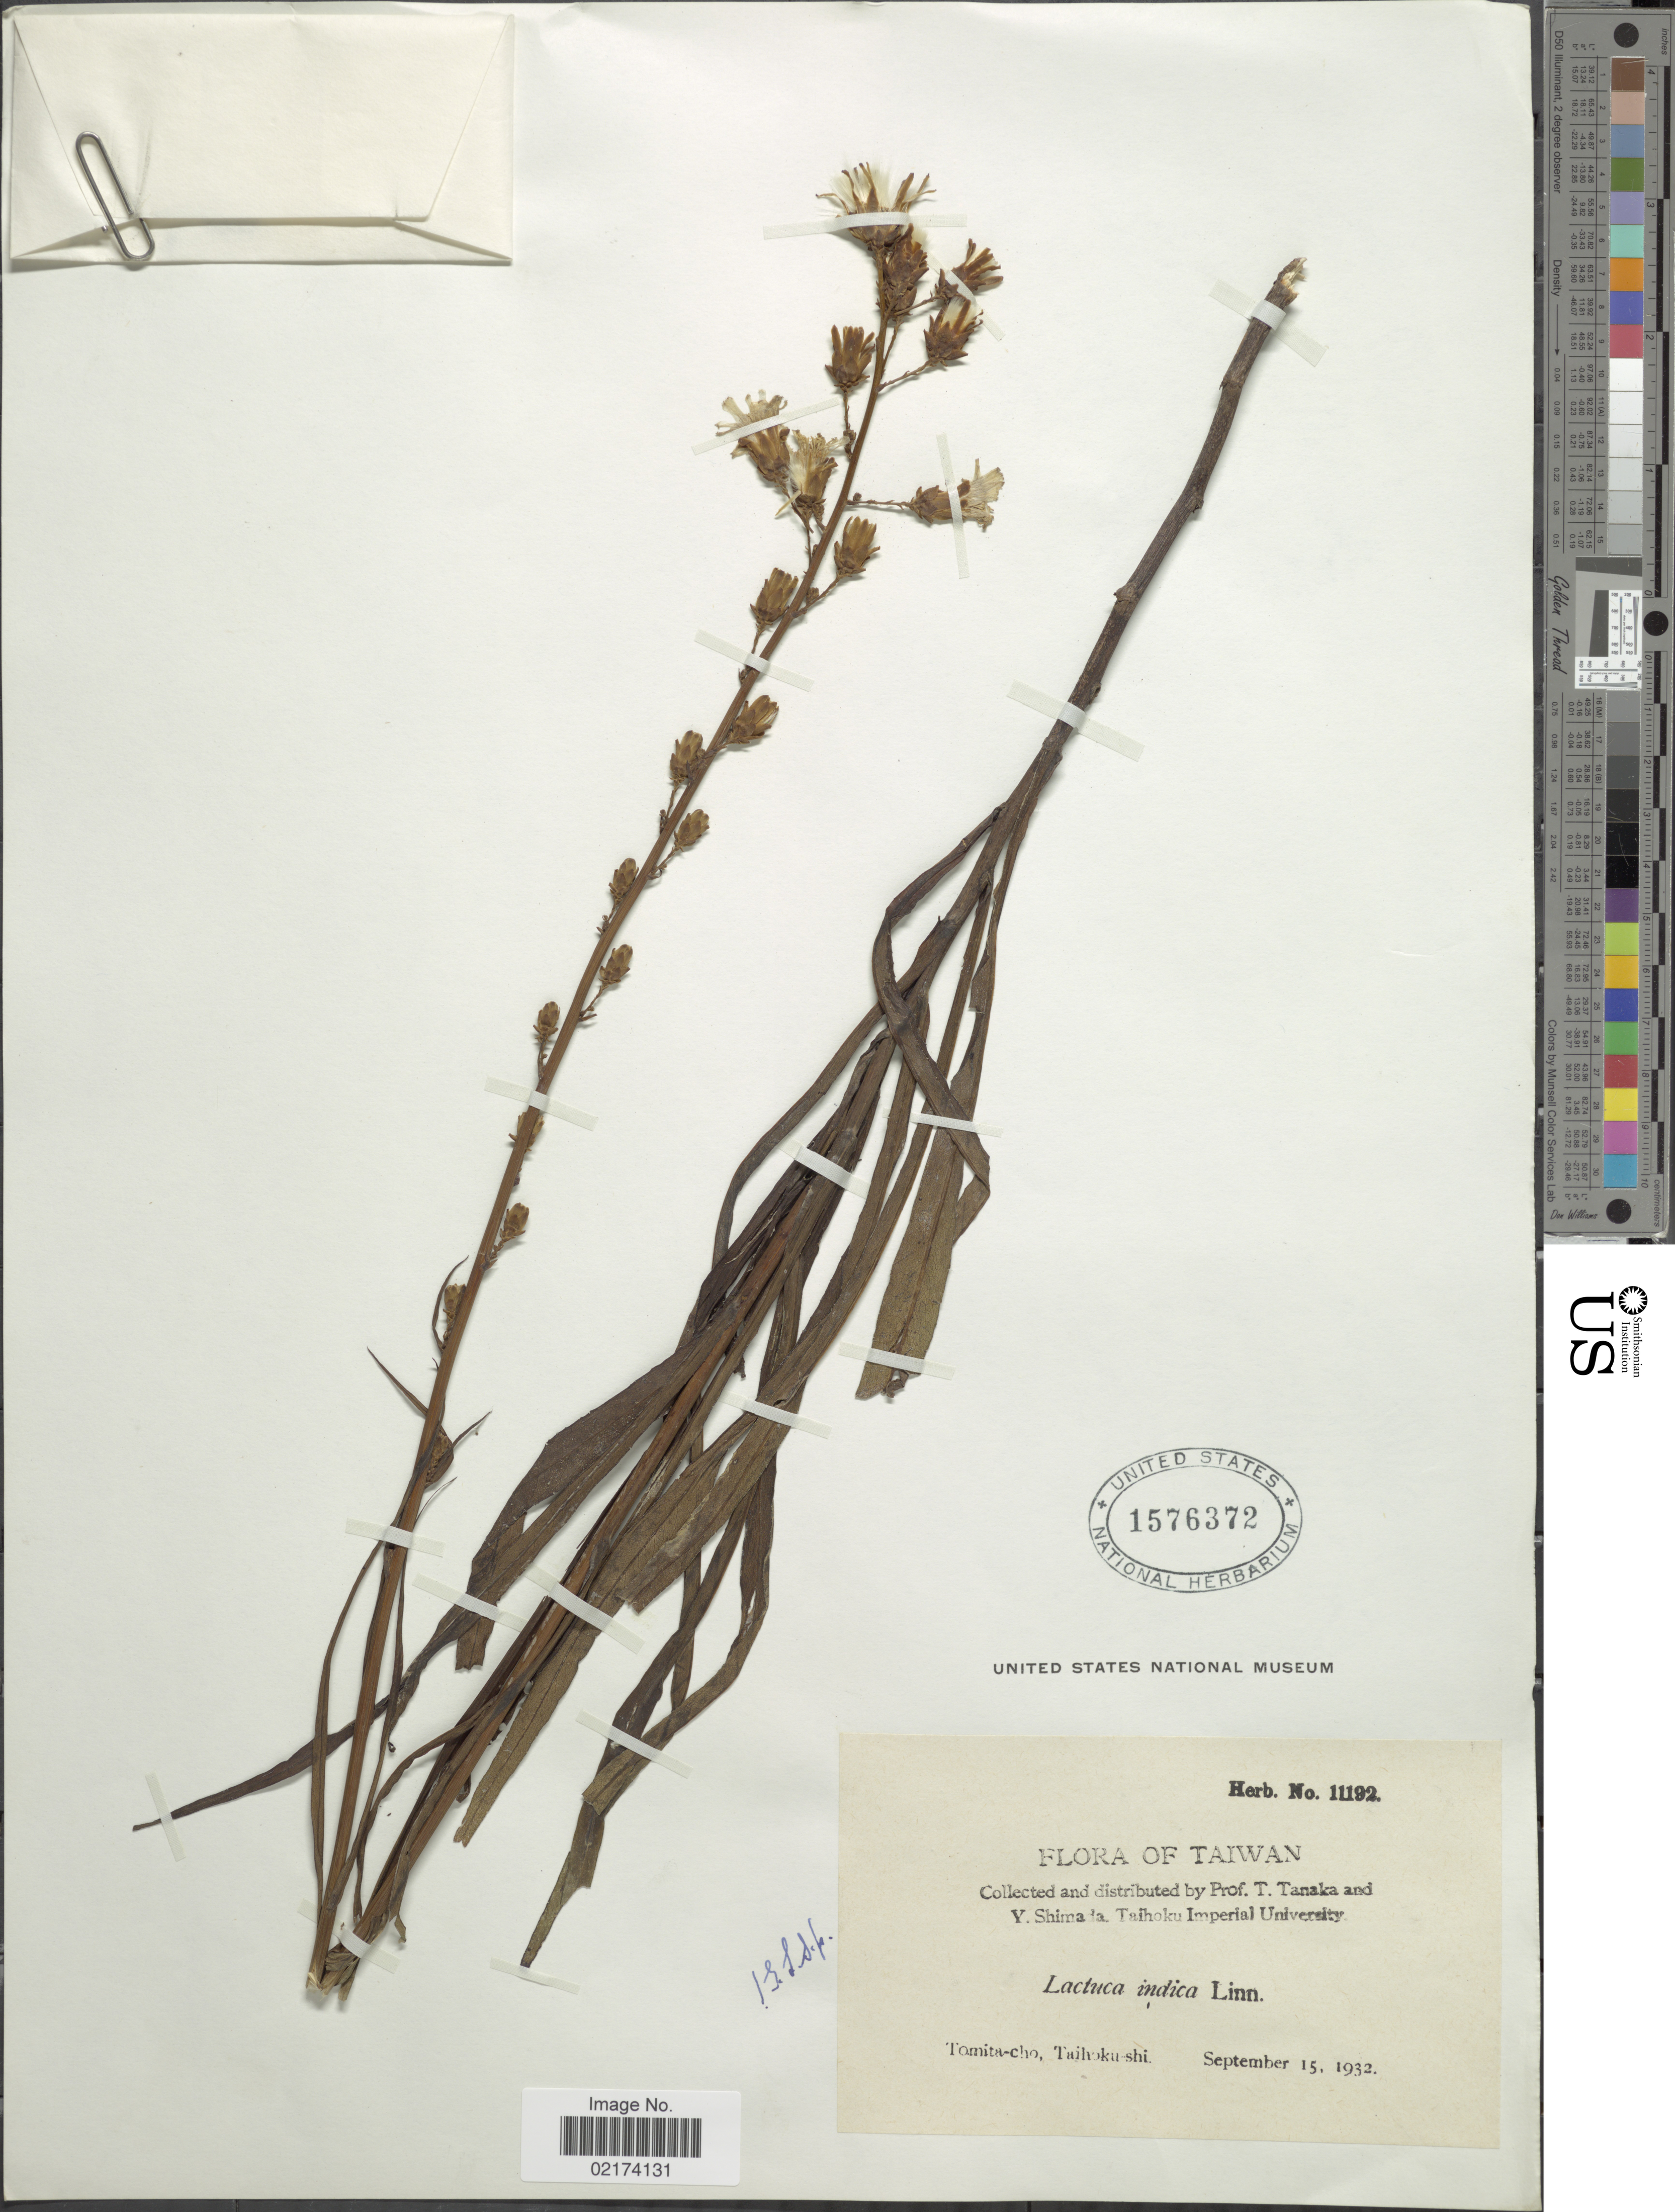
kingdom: Plantae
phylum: Tracheophyta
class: Magnoliopsida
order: Asterales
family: Asteraceae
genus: Lactuca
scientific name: Lactuca indica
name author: L.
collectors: T. Tanaka & Y. Shimada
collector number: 11192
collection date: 1932-09-15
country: Taiwan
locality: Tomita-cho, Taihoku-shi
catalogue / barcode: US 1576372